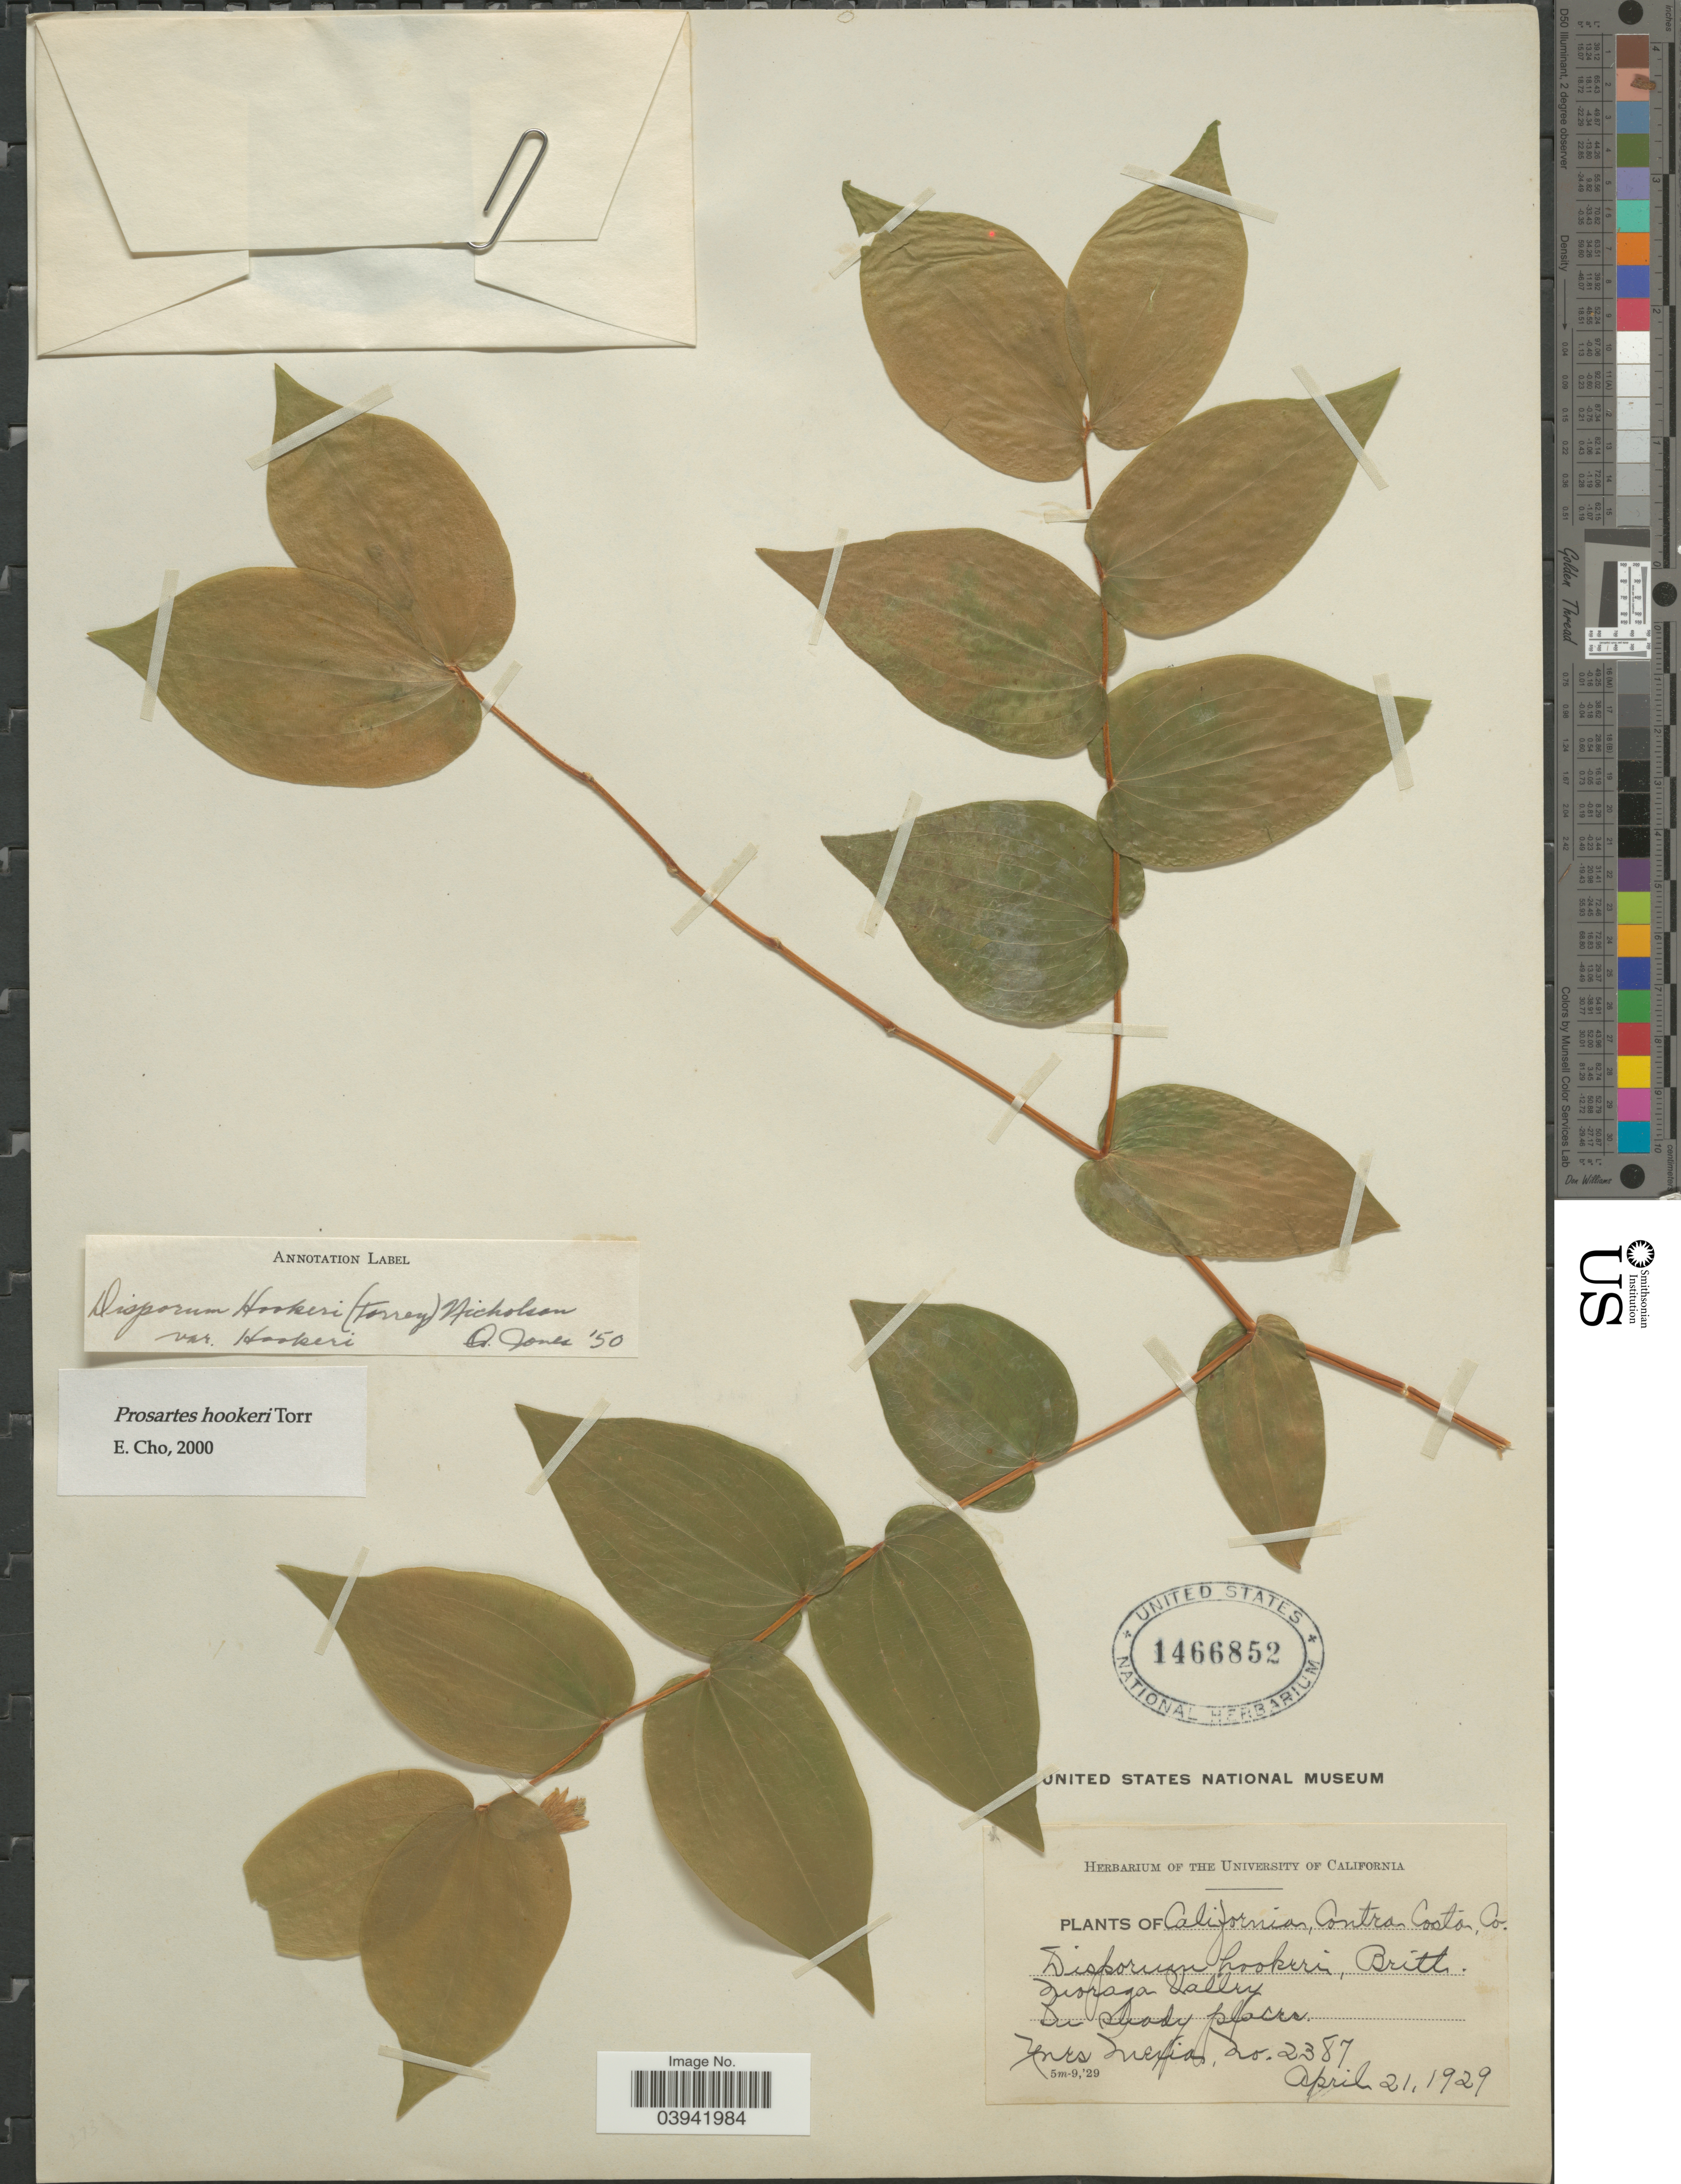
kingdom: Plantae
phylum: Tracheophyta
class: Liliopsida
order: Liliales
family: Liliaceae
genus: Prosartes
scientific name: Prosartes hookeri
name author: Torr.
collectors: Y. Mexia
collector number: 2387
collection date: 1929-04-21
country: United States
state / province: California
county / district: Contra Costa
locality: Contra Costa Co.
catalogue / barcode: US 1466852